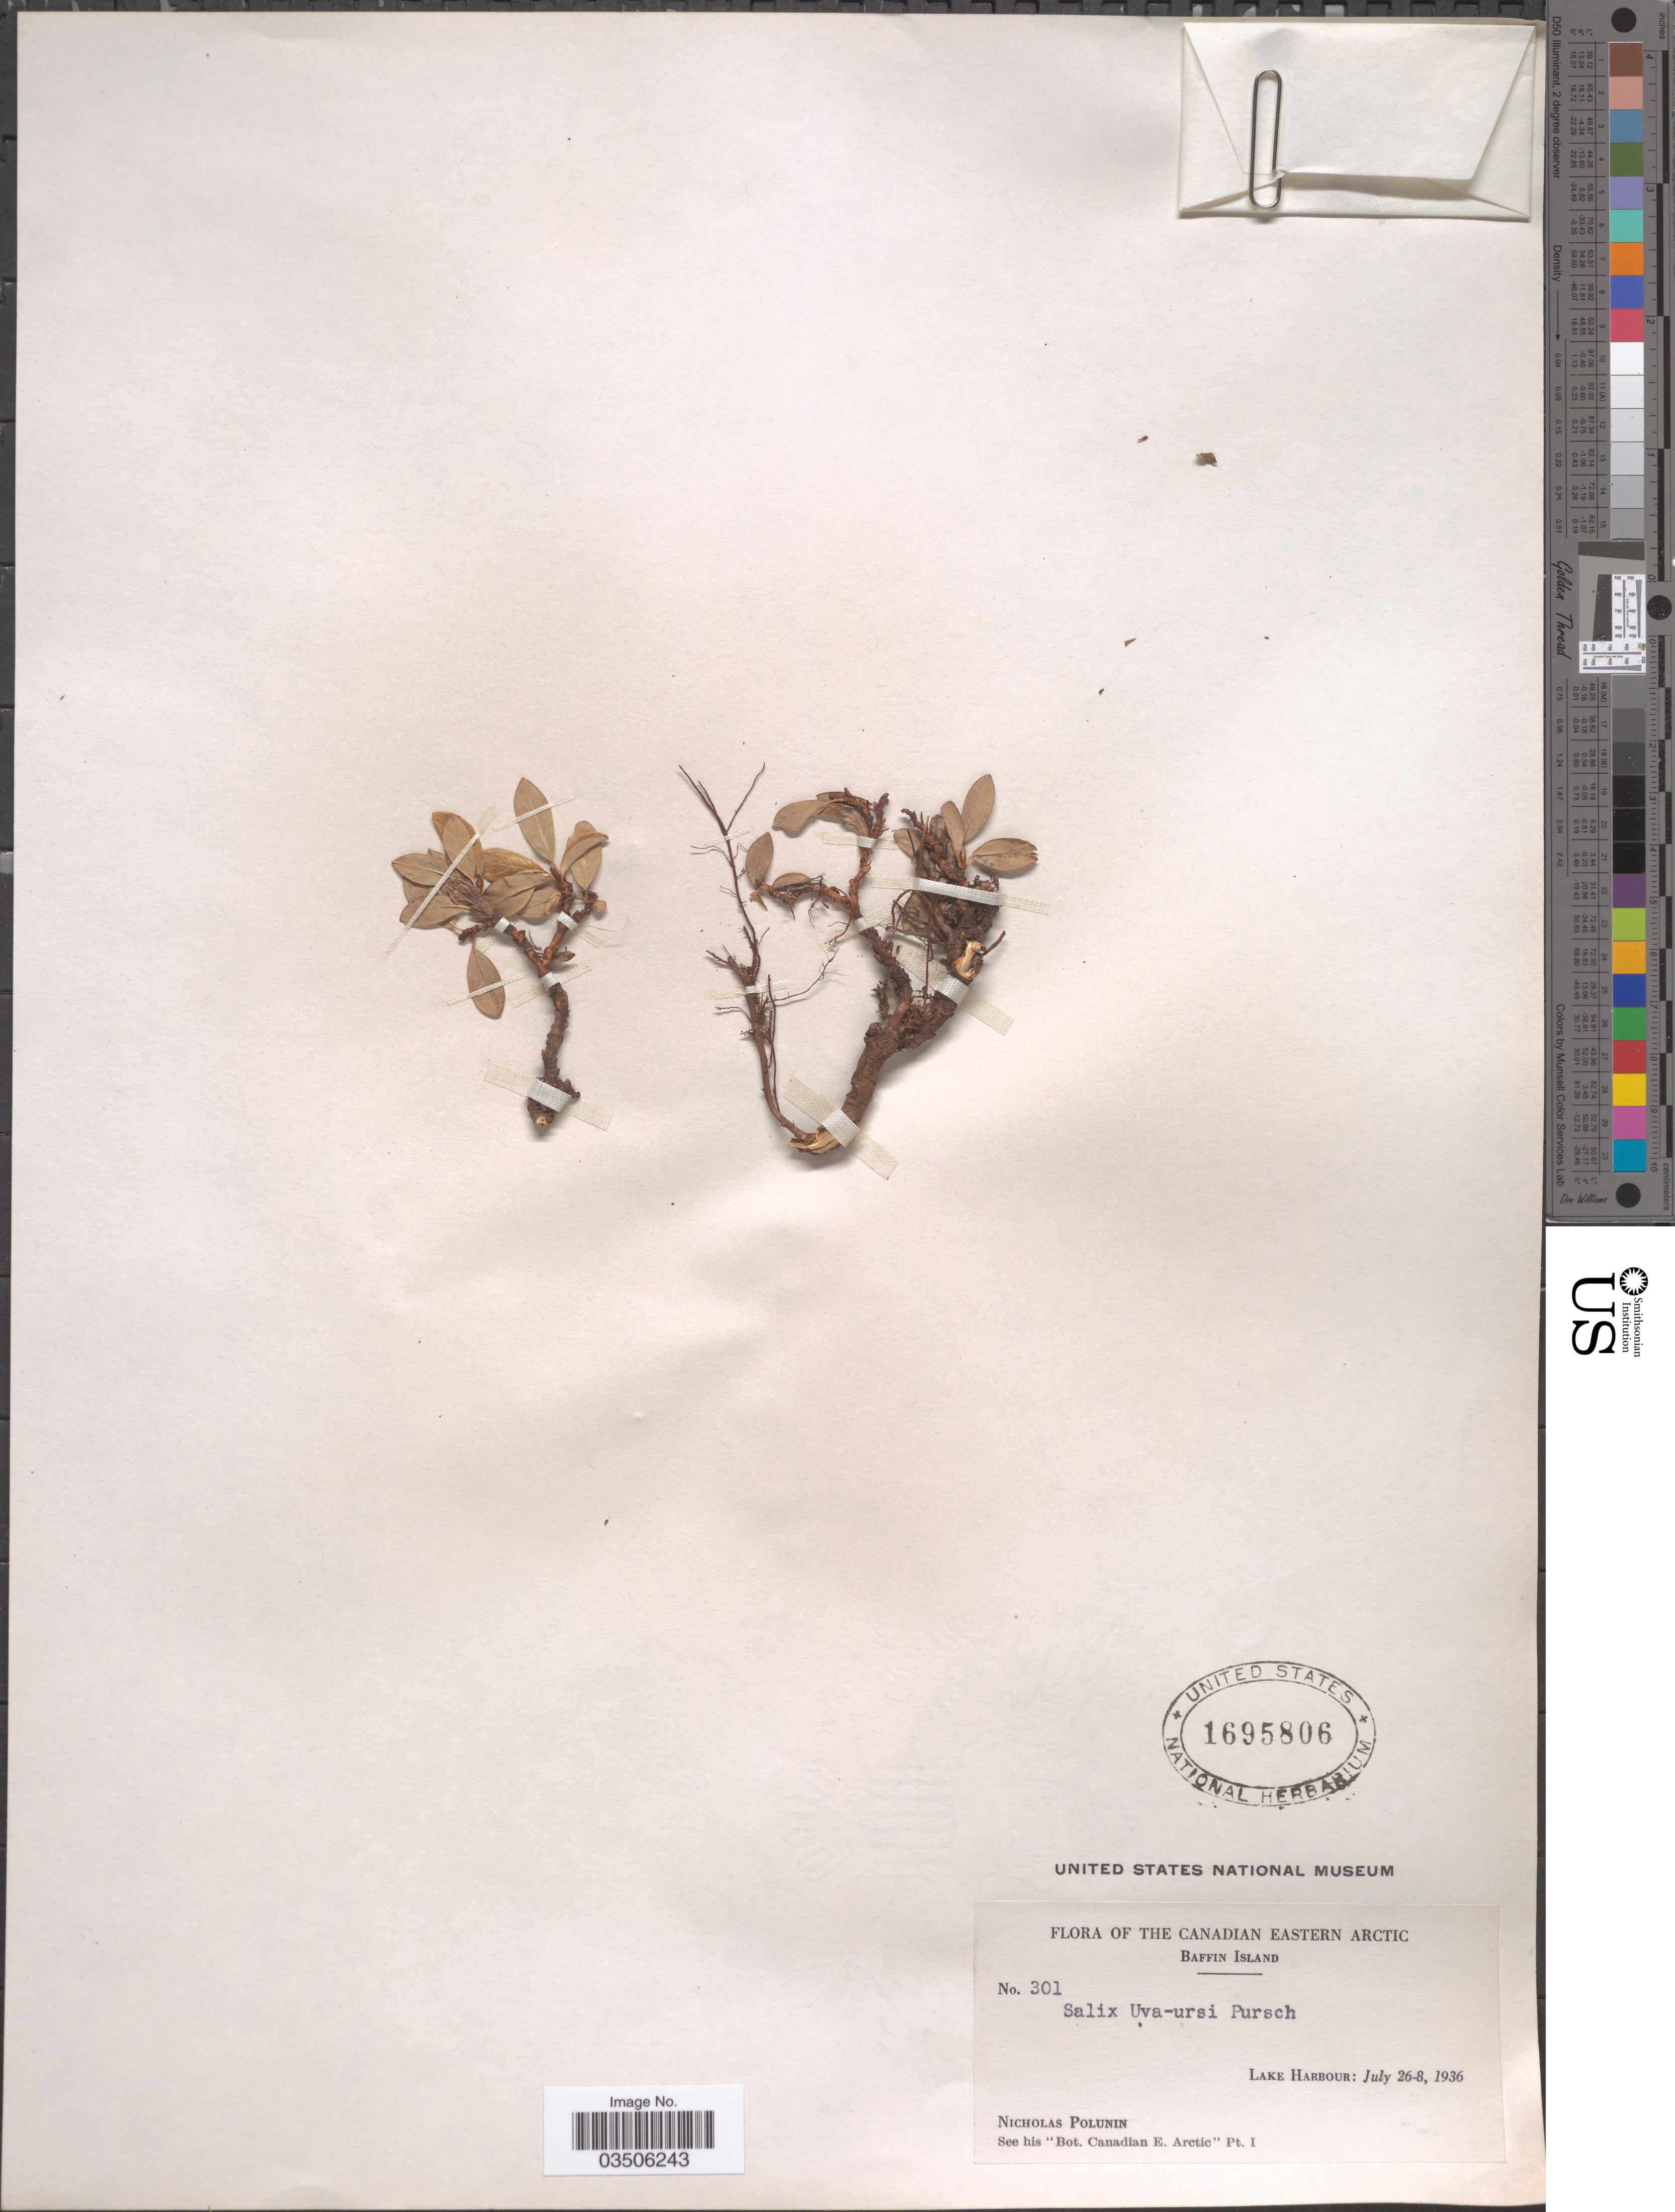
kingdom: Plantae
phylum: Tracheophyta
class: Magnoliopsida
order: Malpighiales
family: Salicaceae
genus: Salix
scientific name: Salix uva-ursi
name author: Pursh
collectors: N. V. Polunin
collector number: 301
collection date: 1936-07-08/1936-07-26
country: Canada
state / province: Nunavut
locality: Canadian Eastern Arctic. Baffin Island. Lake Harbour.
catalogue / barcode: US 1695806